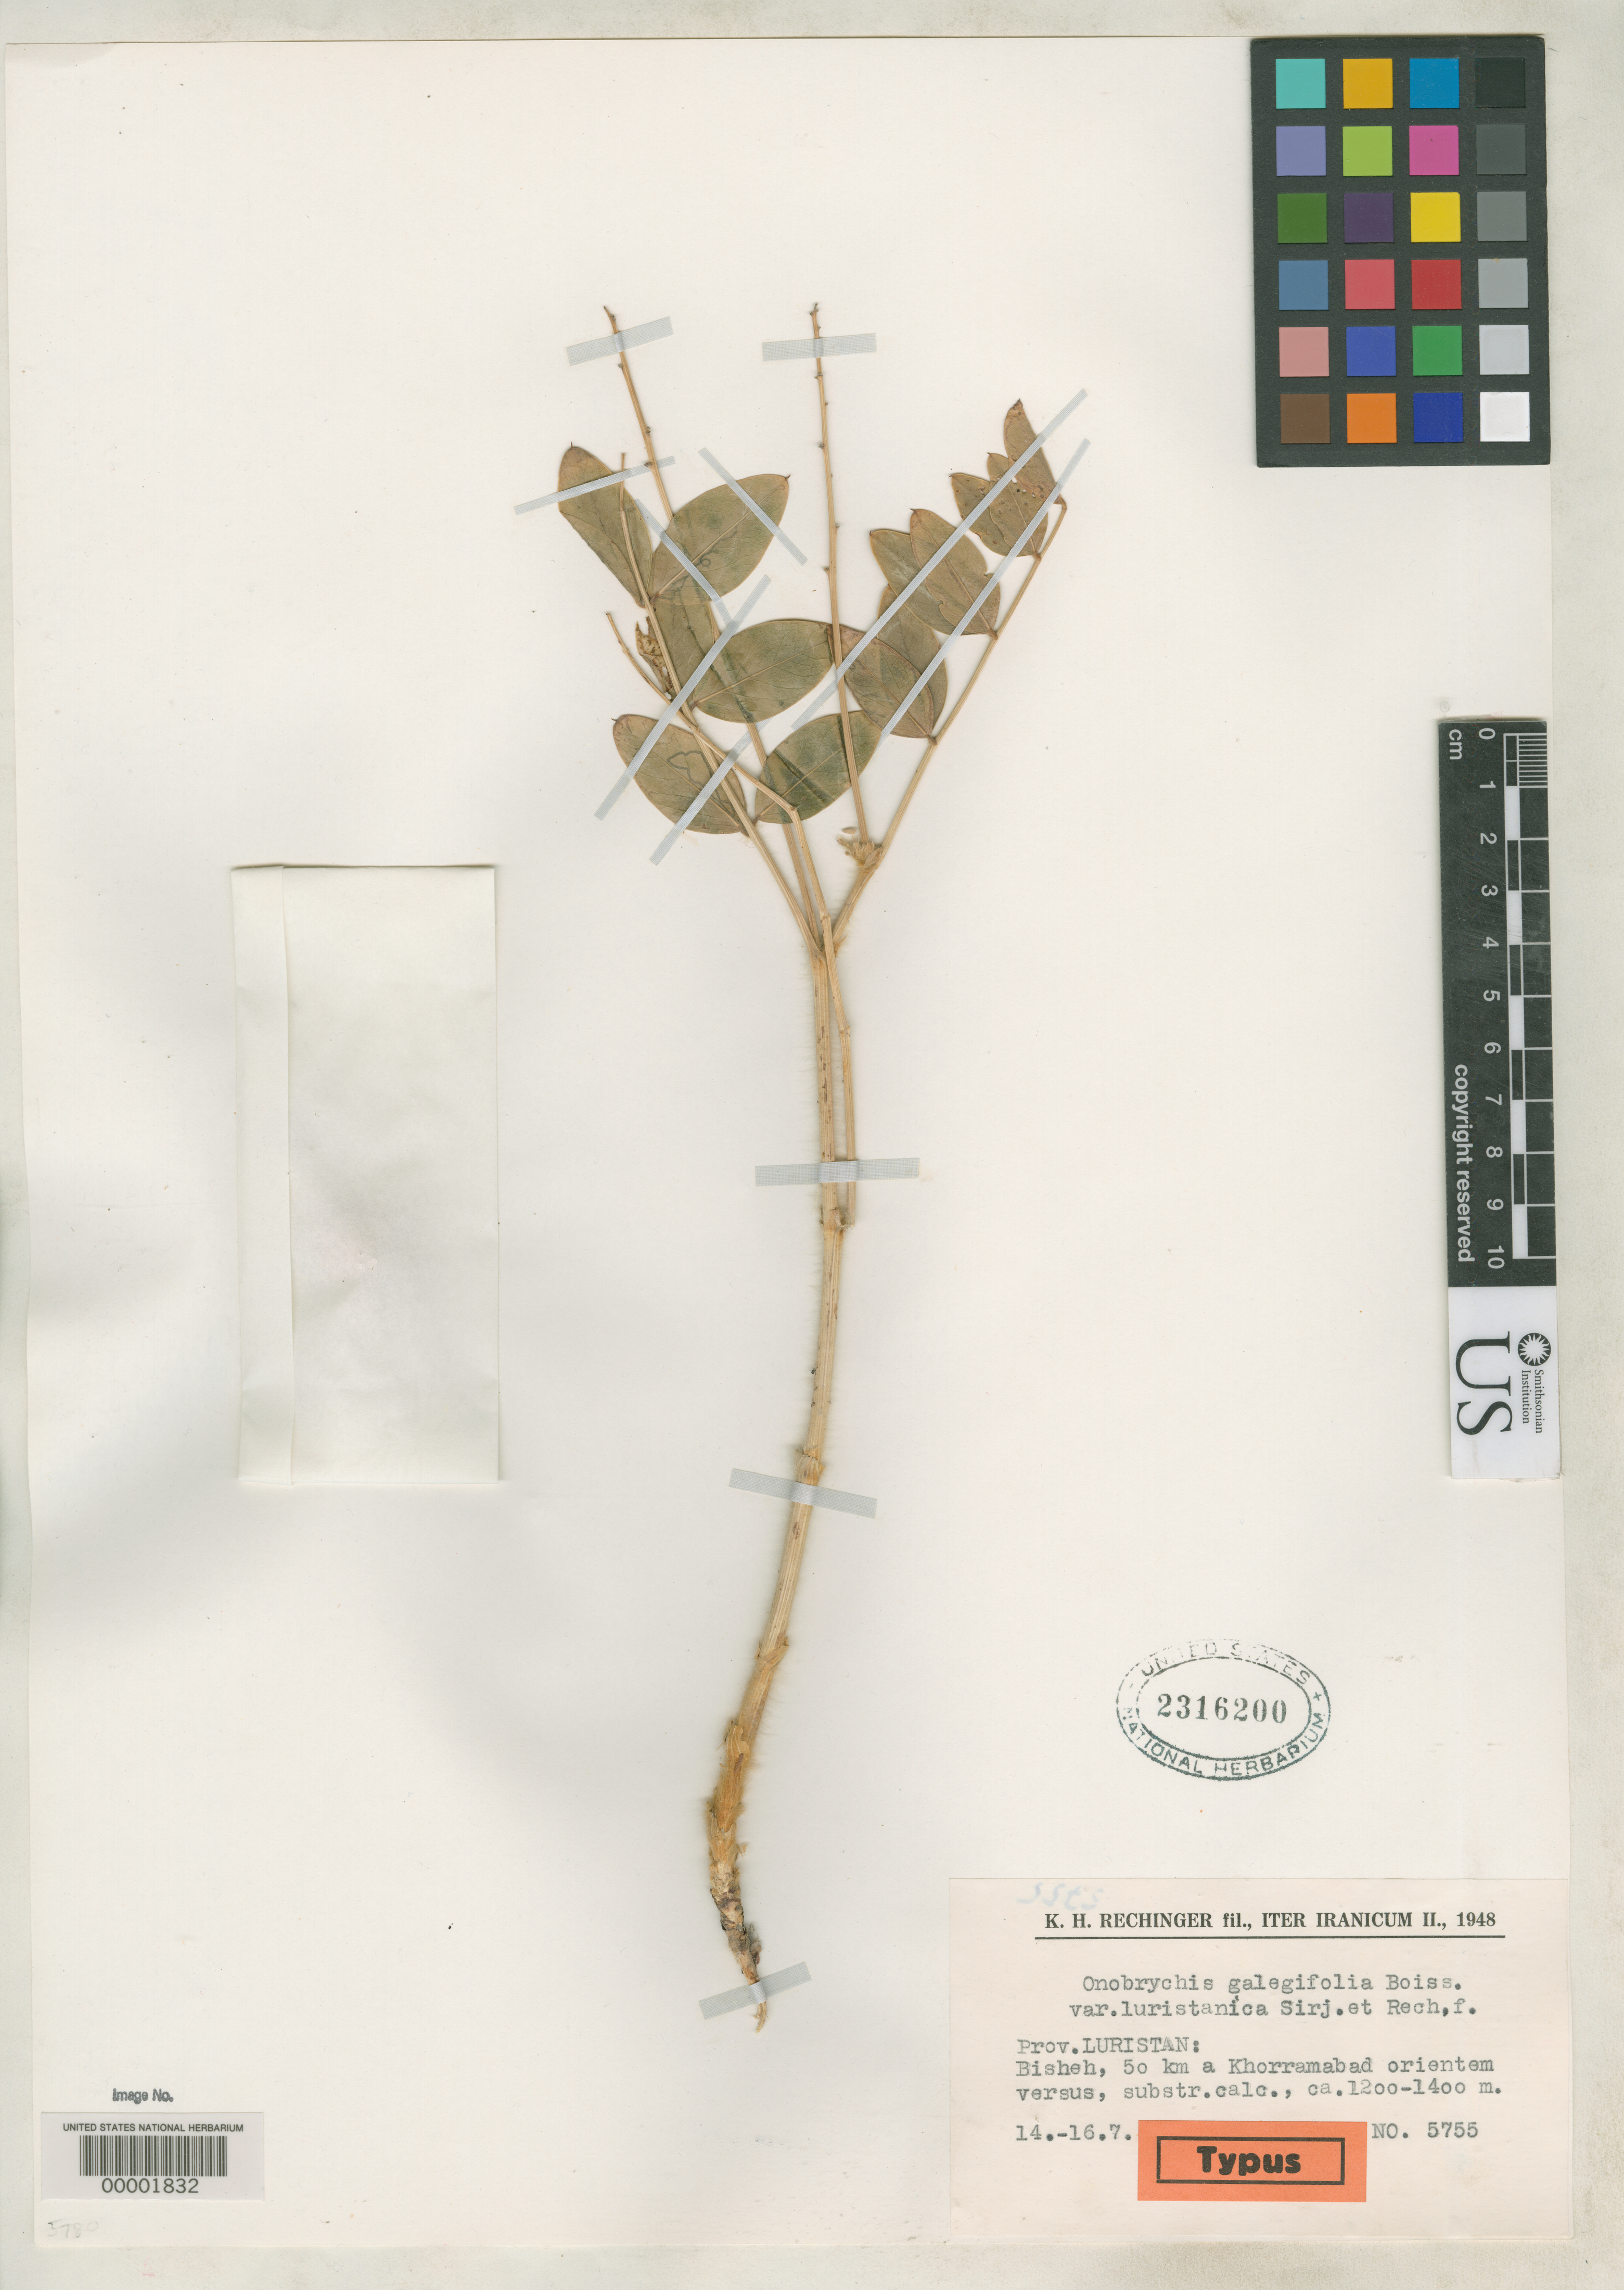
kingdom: Plantae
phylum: Tracheophyta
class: Magnoliopsida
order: Fabales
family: Fabaceae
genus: Onobrychis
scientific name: Onobrychis galegifolia var. luristanica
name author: Širj. & Rech. f.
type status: Isotype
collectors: K. H. Rechinger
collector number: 5755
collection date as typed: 15 Jul 1948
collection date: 1948-07-15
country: Iran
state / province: Lorestan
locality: Bisheh.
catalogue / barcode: US 2316200